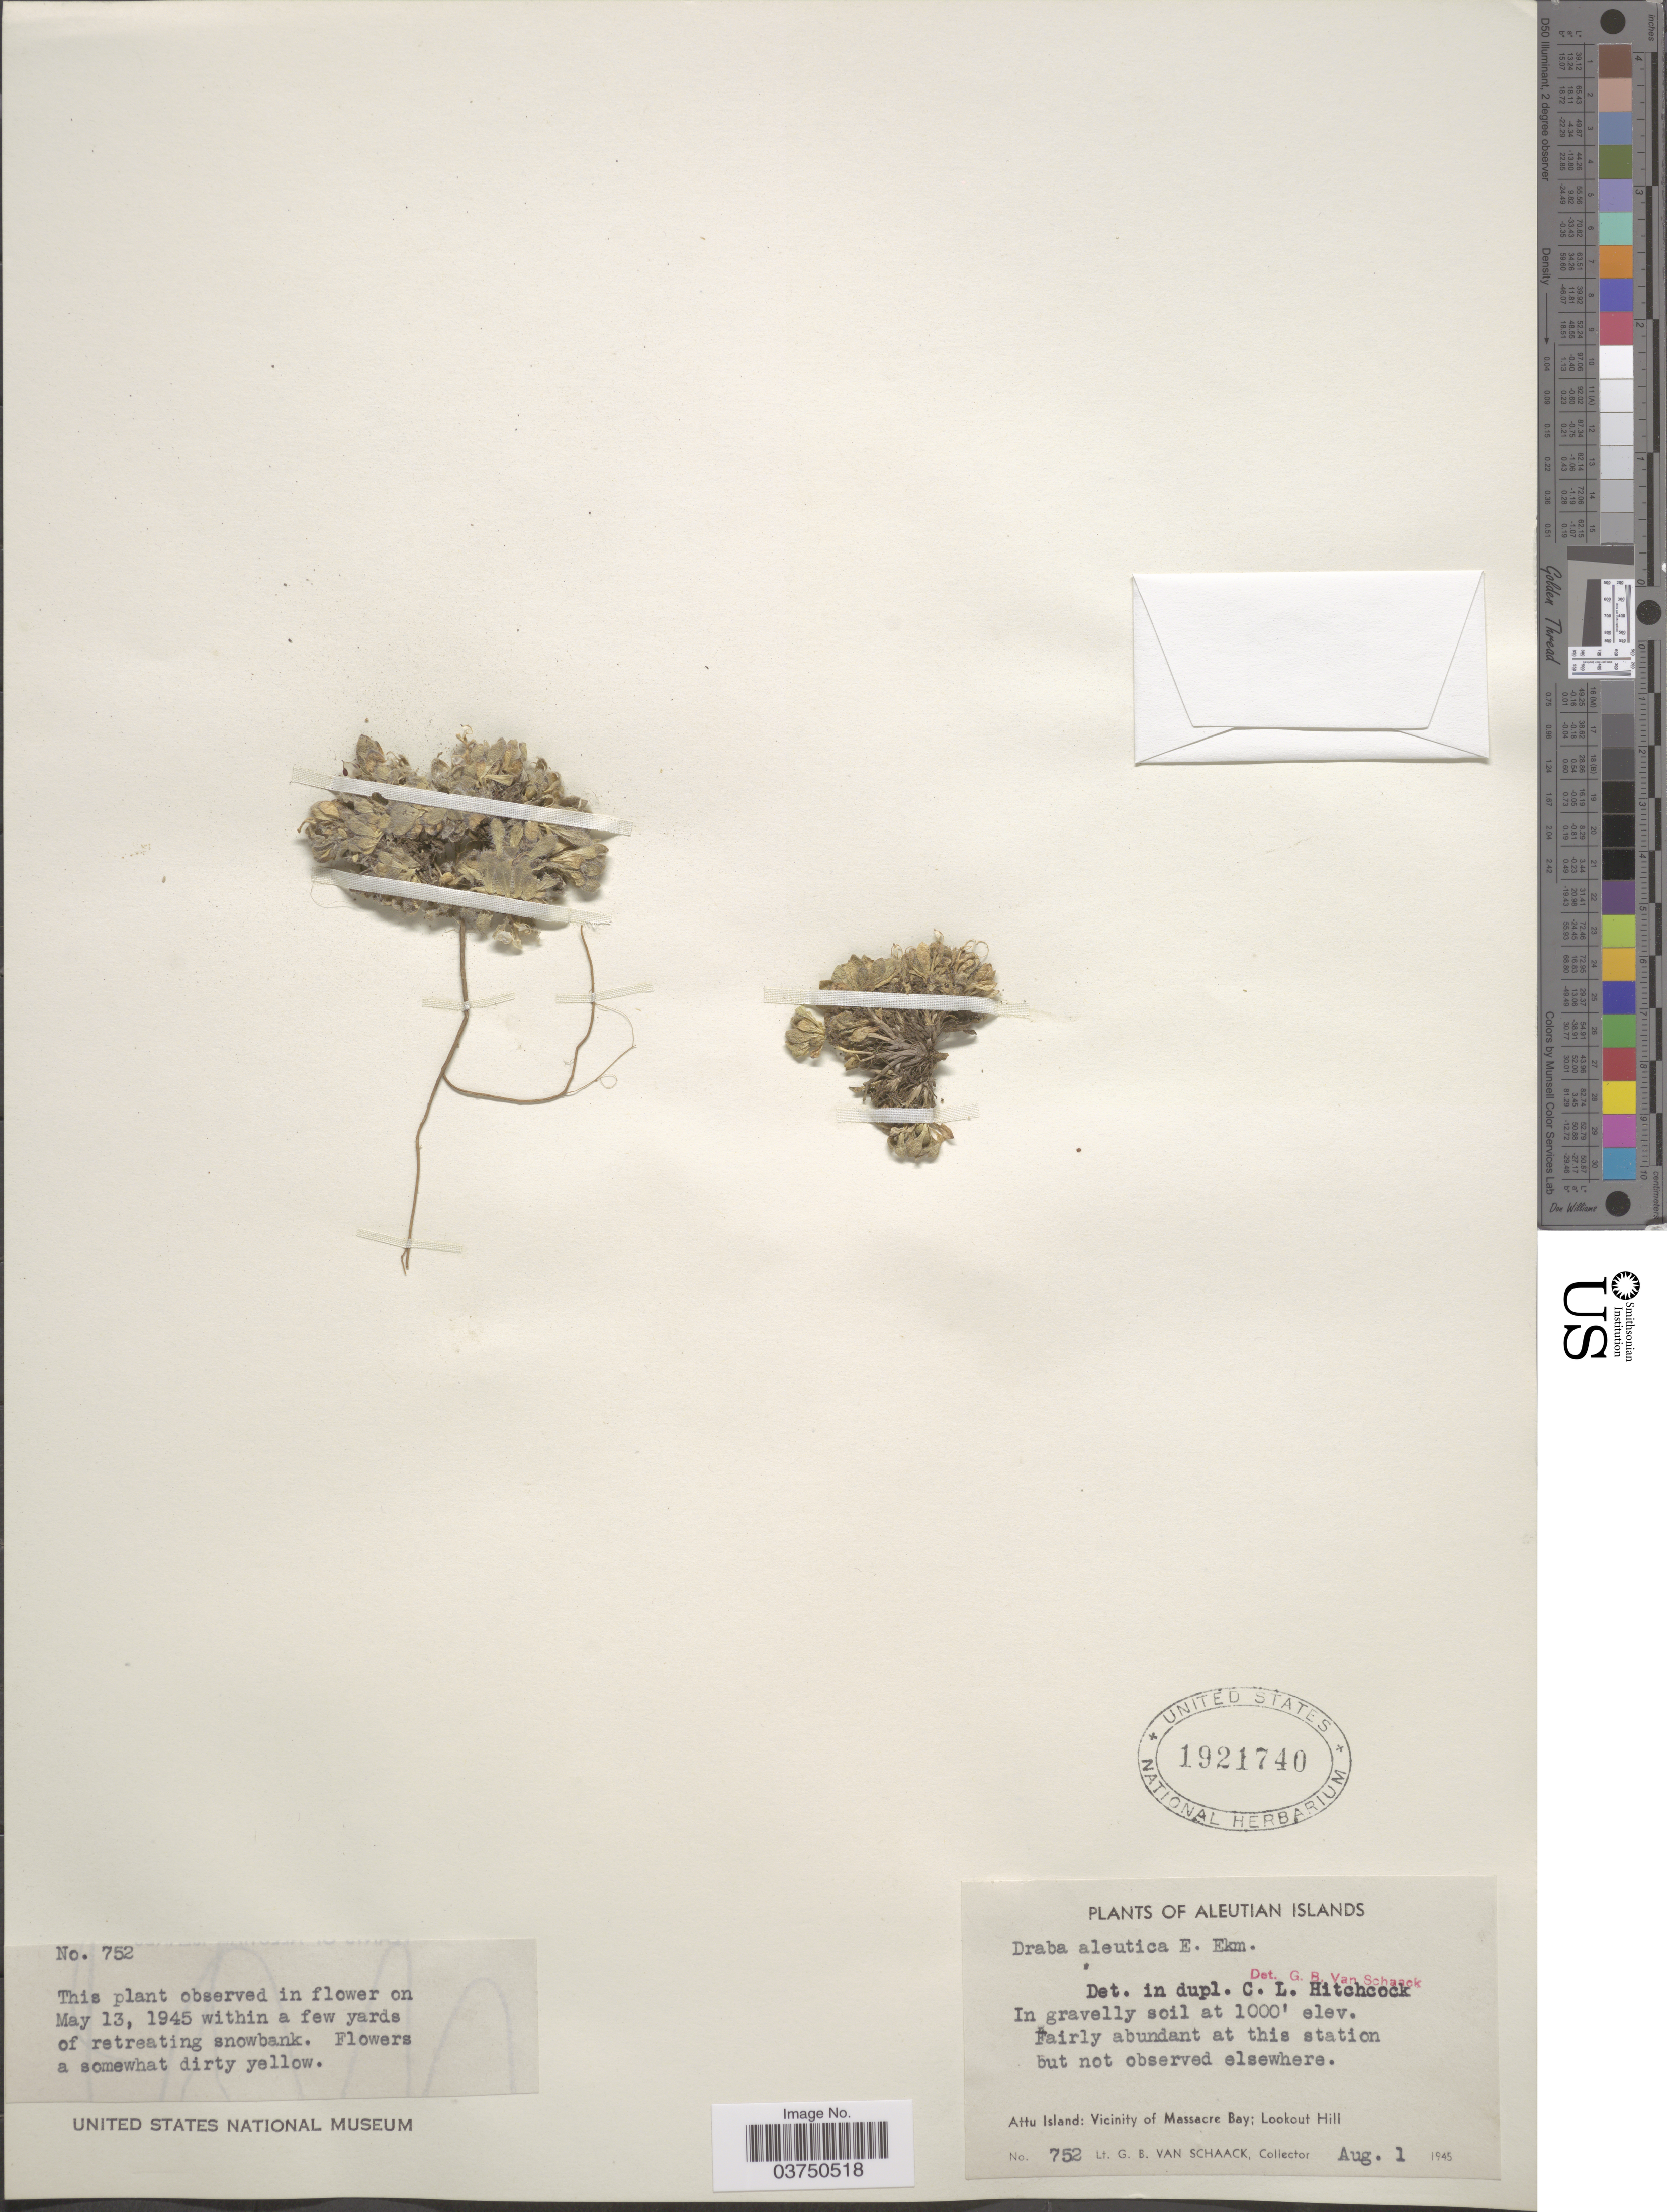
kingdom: Plantae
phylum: Tracheophyta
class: Magnoliopsida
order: Brassicales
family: Brassicaceae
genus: Draba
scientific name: Draba aleutica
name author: Ekman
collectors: G. Van Schaack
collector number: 752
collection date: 1945-08-01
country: United States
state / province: Alaska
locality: Aleutian Islands. Attu Island: Vicinity of Massacre Bay; Lookout Hill.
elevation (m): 305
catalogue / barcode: US 1921740